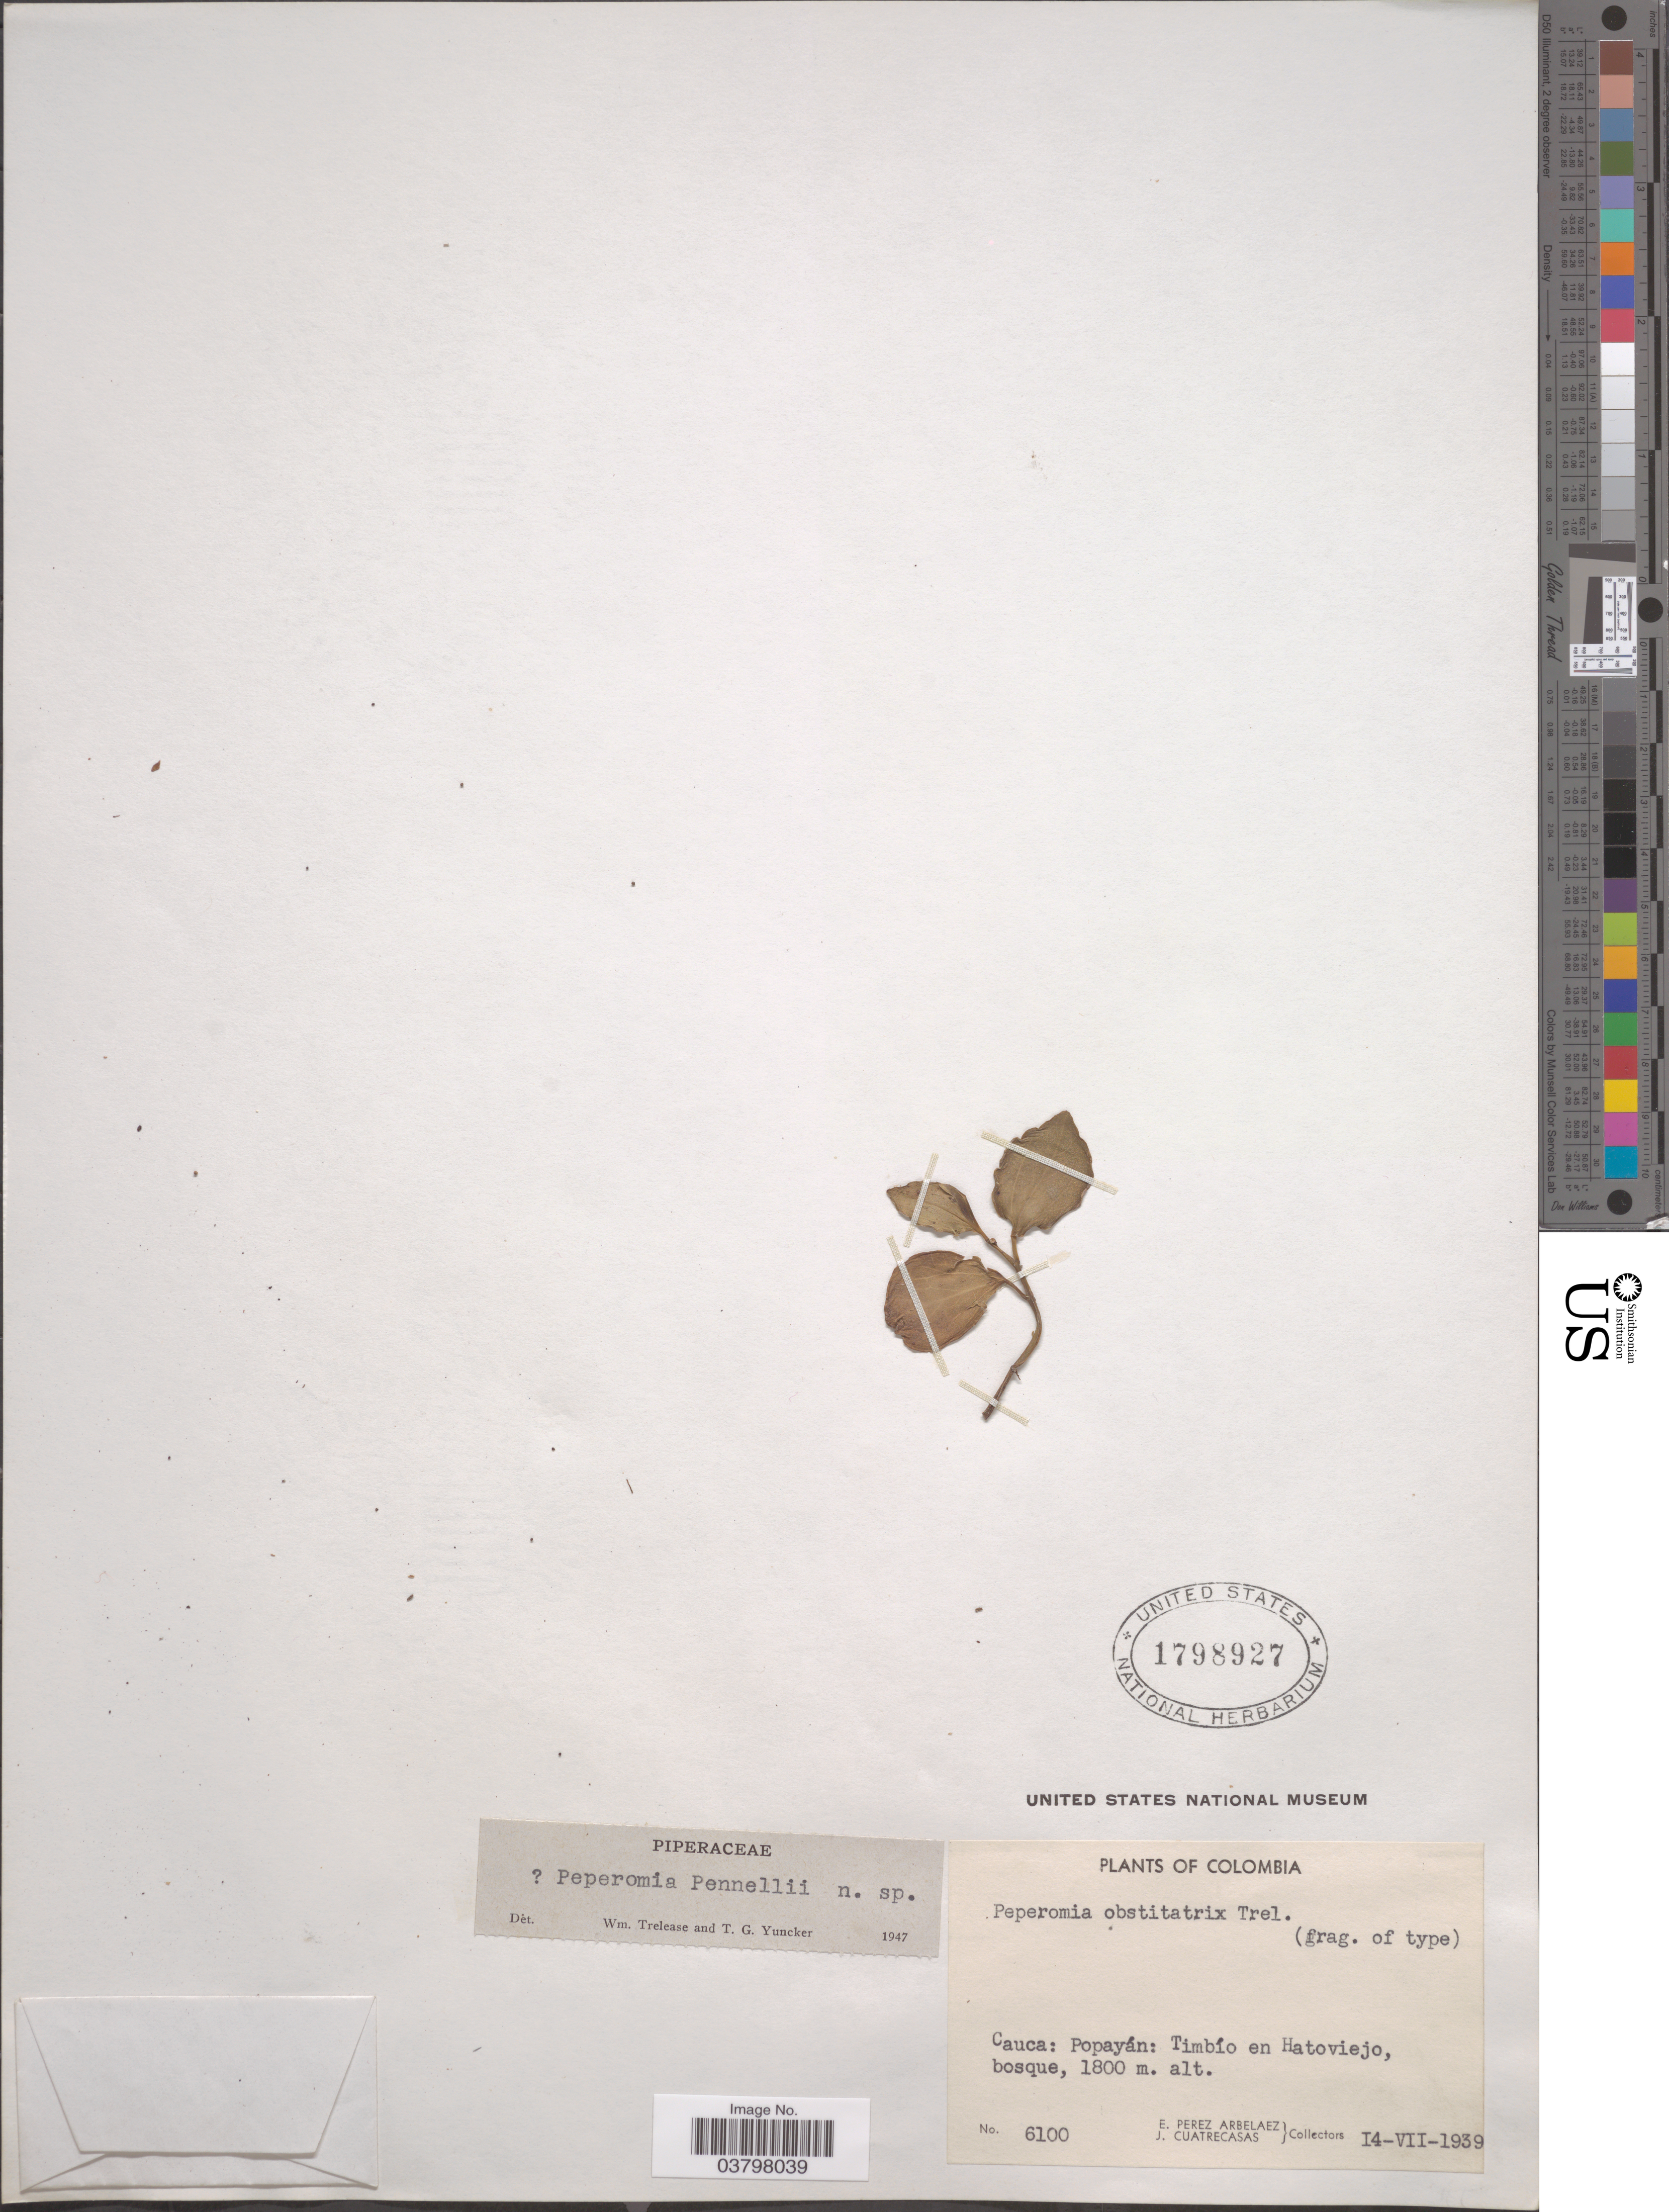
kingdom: Plantae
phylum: Tracheophyta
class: Magnoliopsida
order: Piperales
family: Piperaceae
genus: Peperomia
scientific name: Peperomia pennellii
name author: Trel. & Yunck.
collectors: E. Pérez Arbeláez & J. Cuatrecasas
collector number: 6100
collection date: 1939-07-14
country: Colombia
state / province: Cauca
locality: Popayán: Timbío en Hatoviejo.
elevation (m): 1800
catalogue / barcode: US 1798927